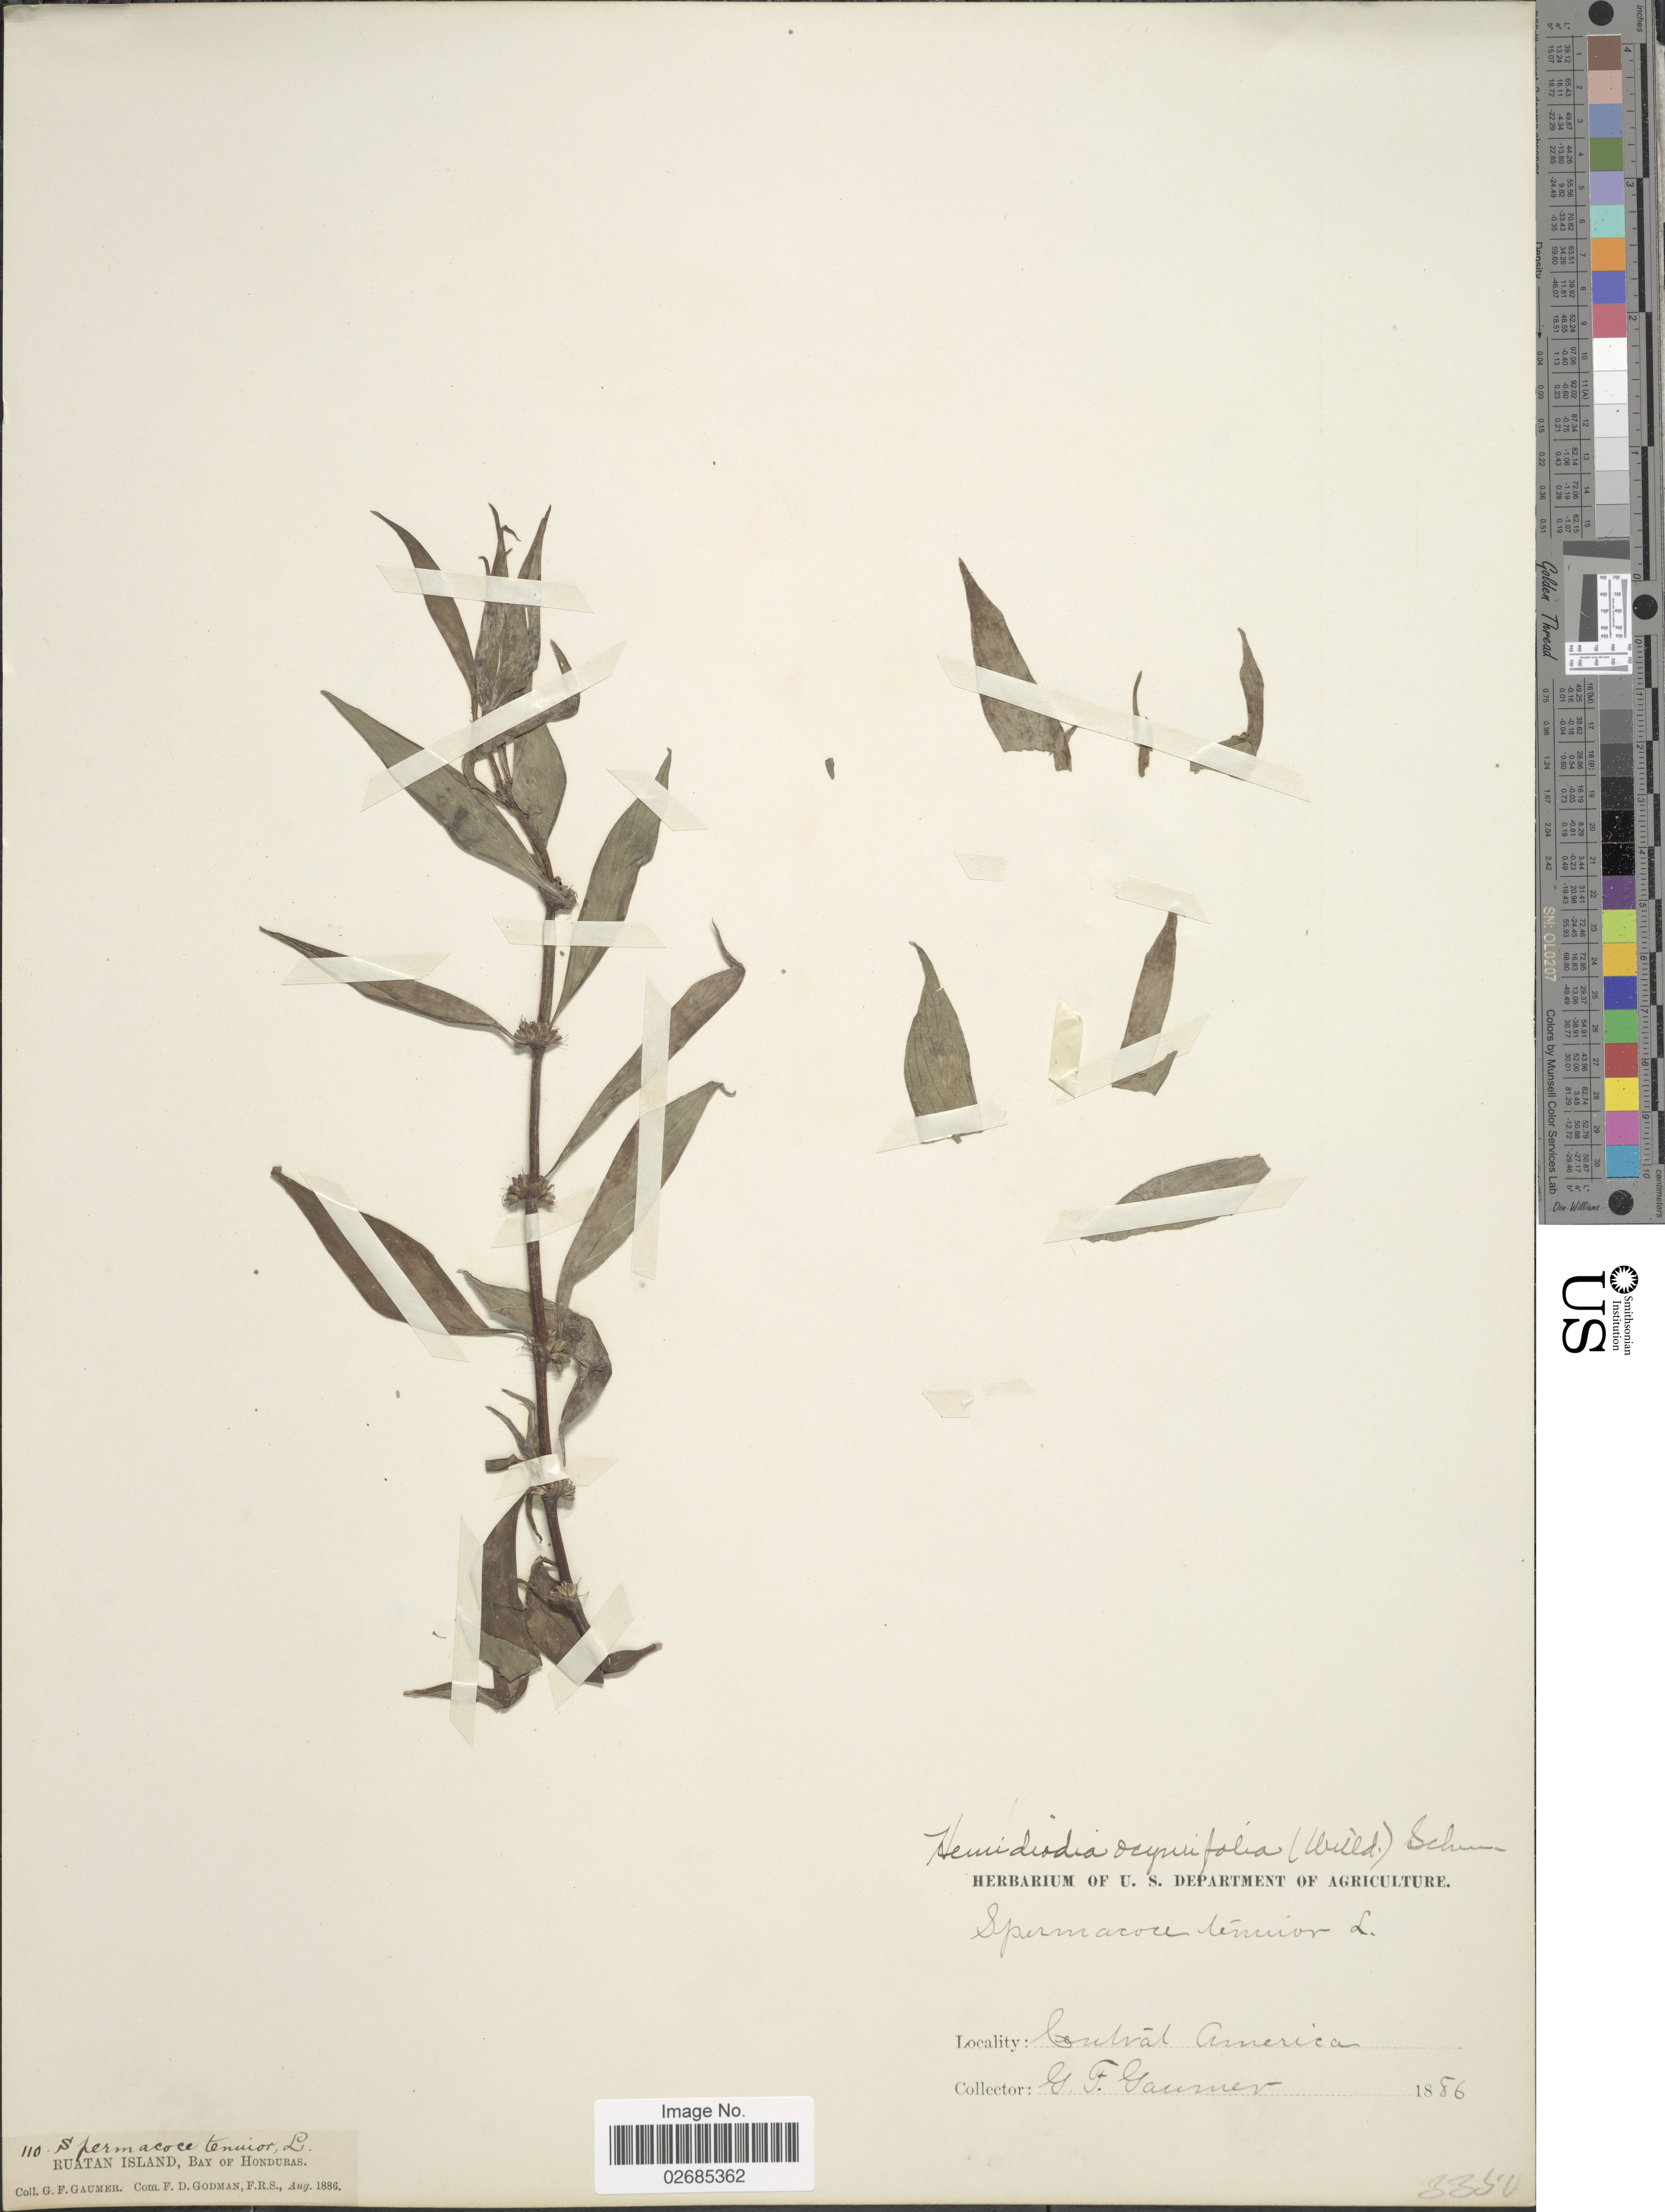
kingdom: Plantae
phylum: Tracheophyta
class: Magnoliopsida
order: Gentianales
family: Rubiaceae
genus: Hemidiodia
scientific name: Hemidiodia ocimifolia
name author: (Willd.) K. Schum.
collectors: G. F. Gaumer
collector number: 110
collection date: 1886-08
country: Honduras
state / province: Islas de la Bahía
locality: Ruatan Island, Bay of Honduras